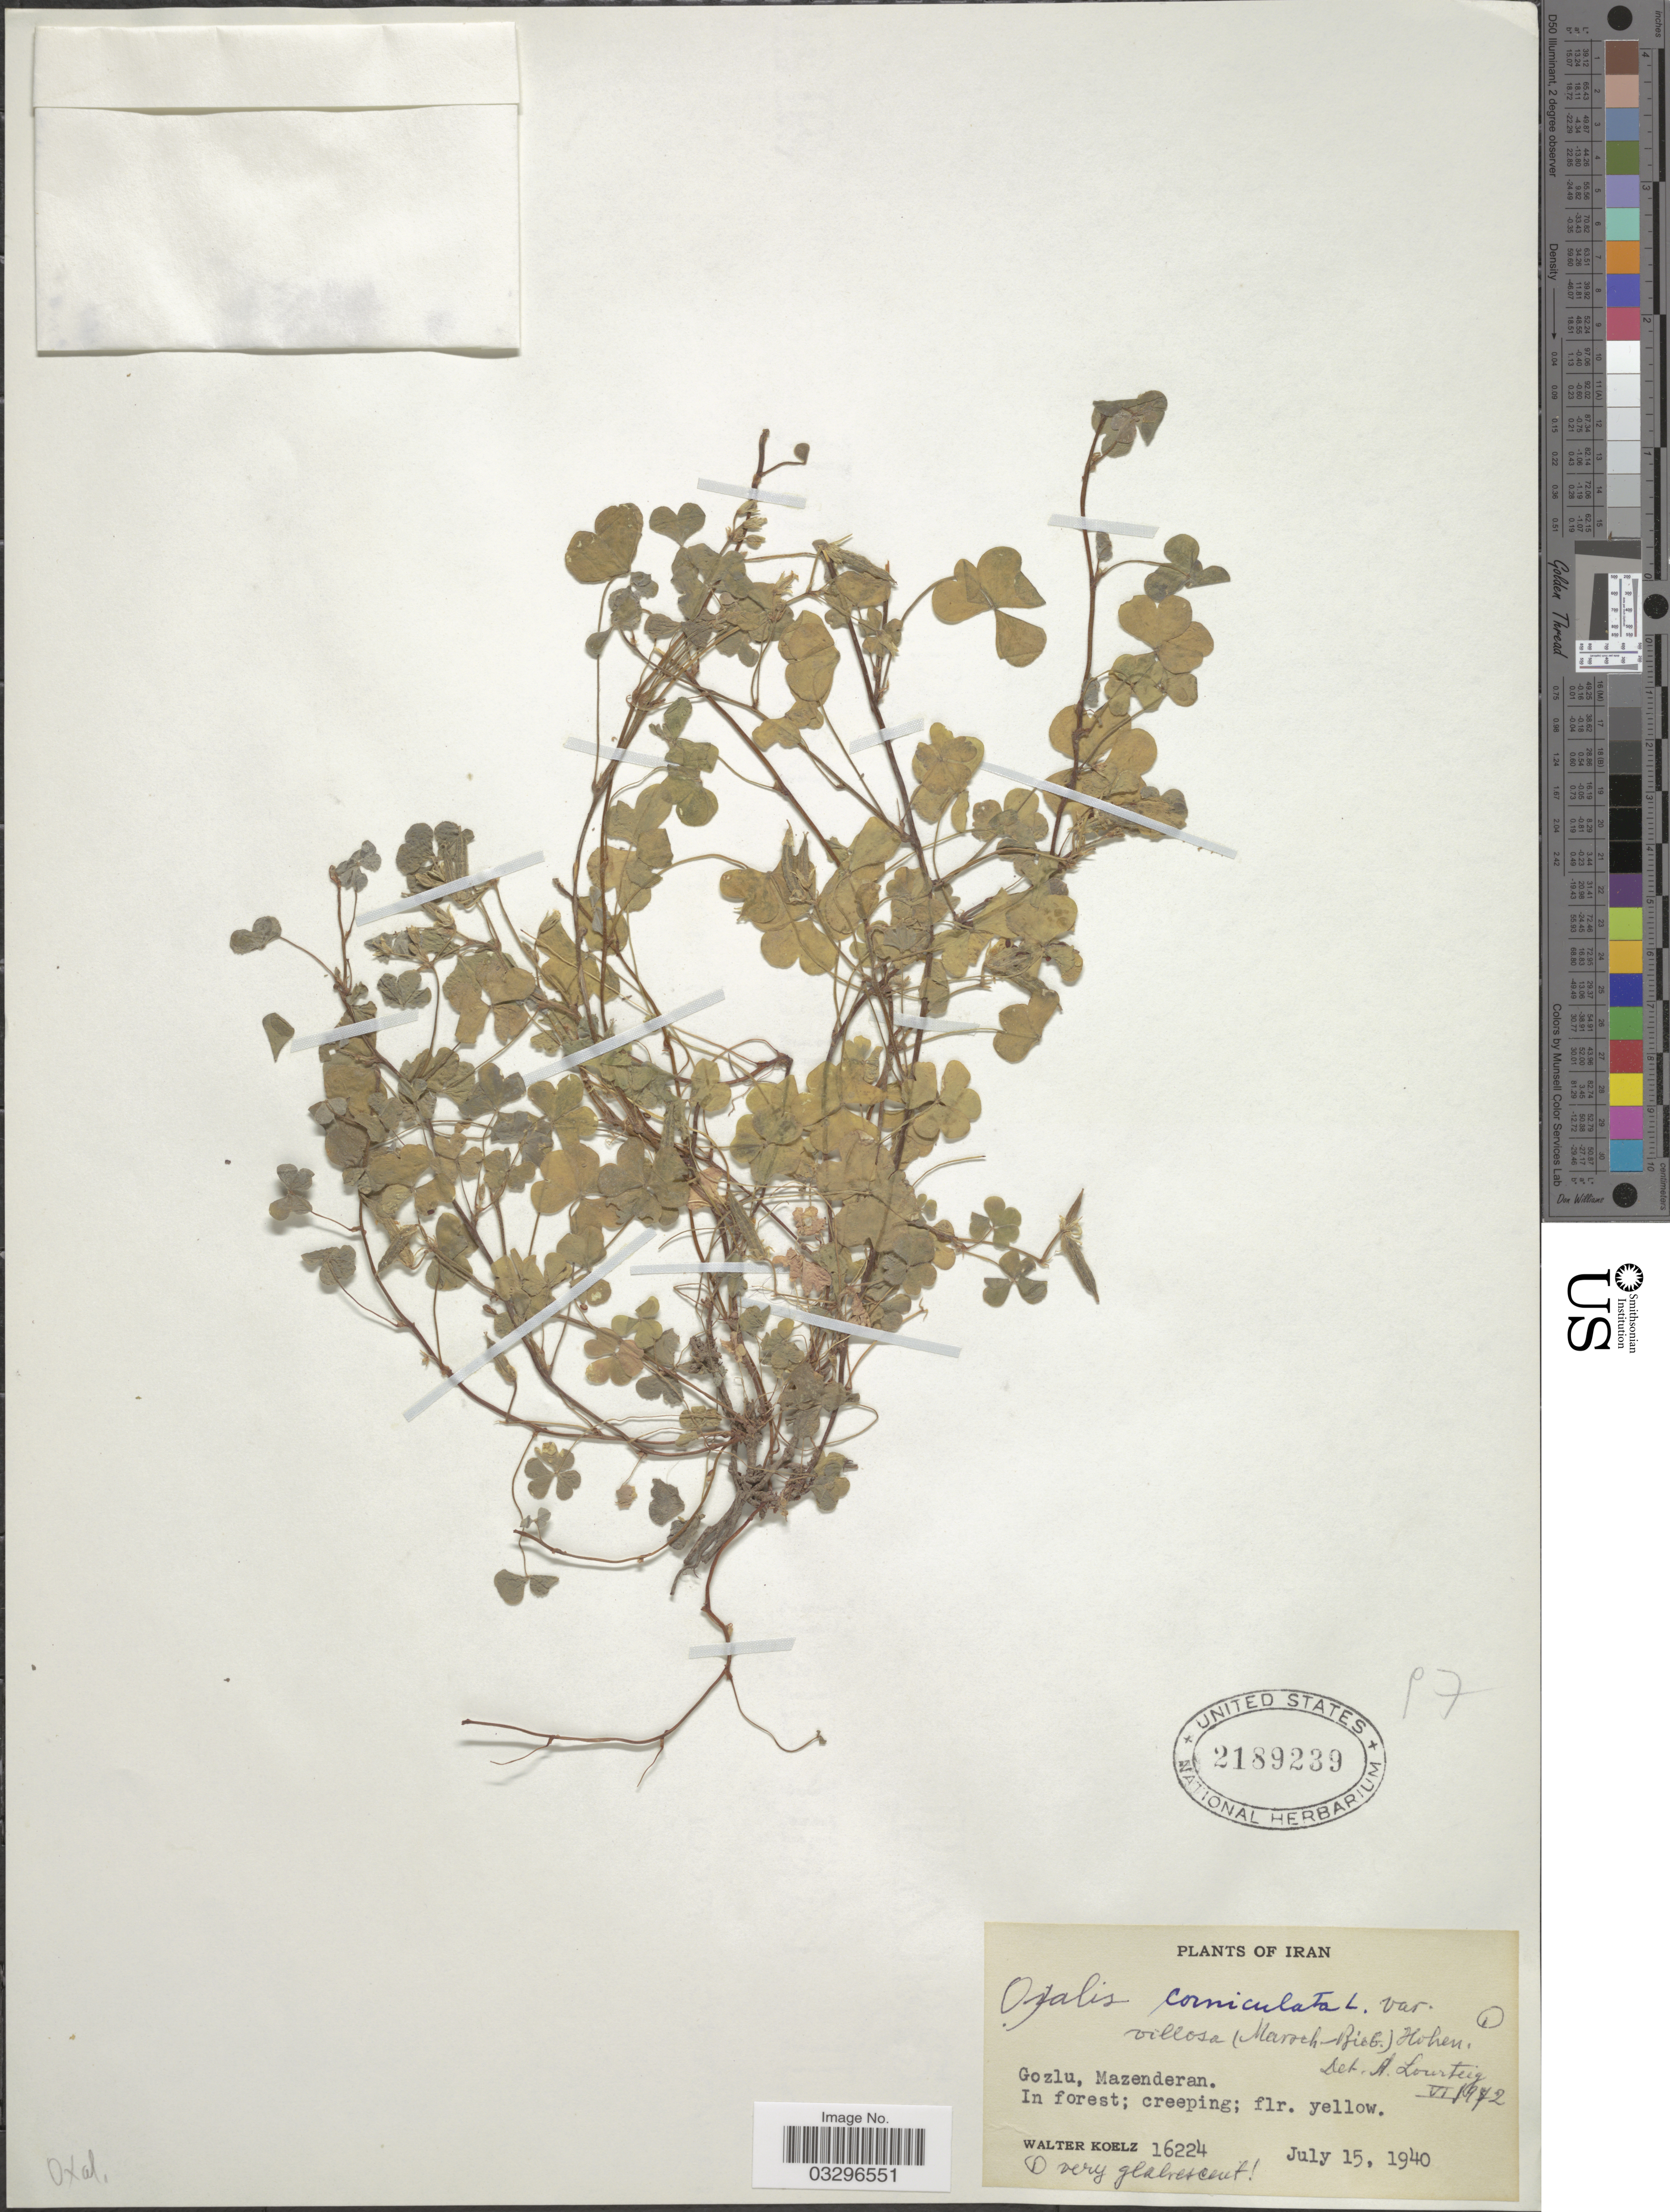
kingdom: Plantae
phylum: Tracheophyta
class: Magnoliopsida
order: Oxalidales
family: Oxalidaceae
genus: Oxalis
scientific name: Oxalis corniculata var. villosa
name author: (M. Bieb.) Hohen.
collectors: W. N. Koelz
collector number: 16224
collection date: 1940-07-15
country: Iran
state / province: Mazandaran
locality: Gozlu, Mazenderan.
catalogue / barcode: US 2189239